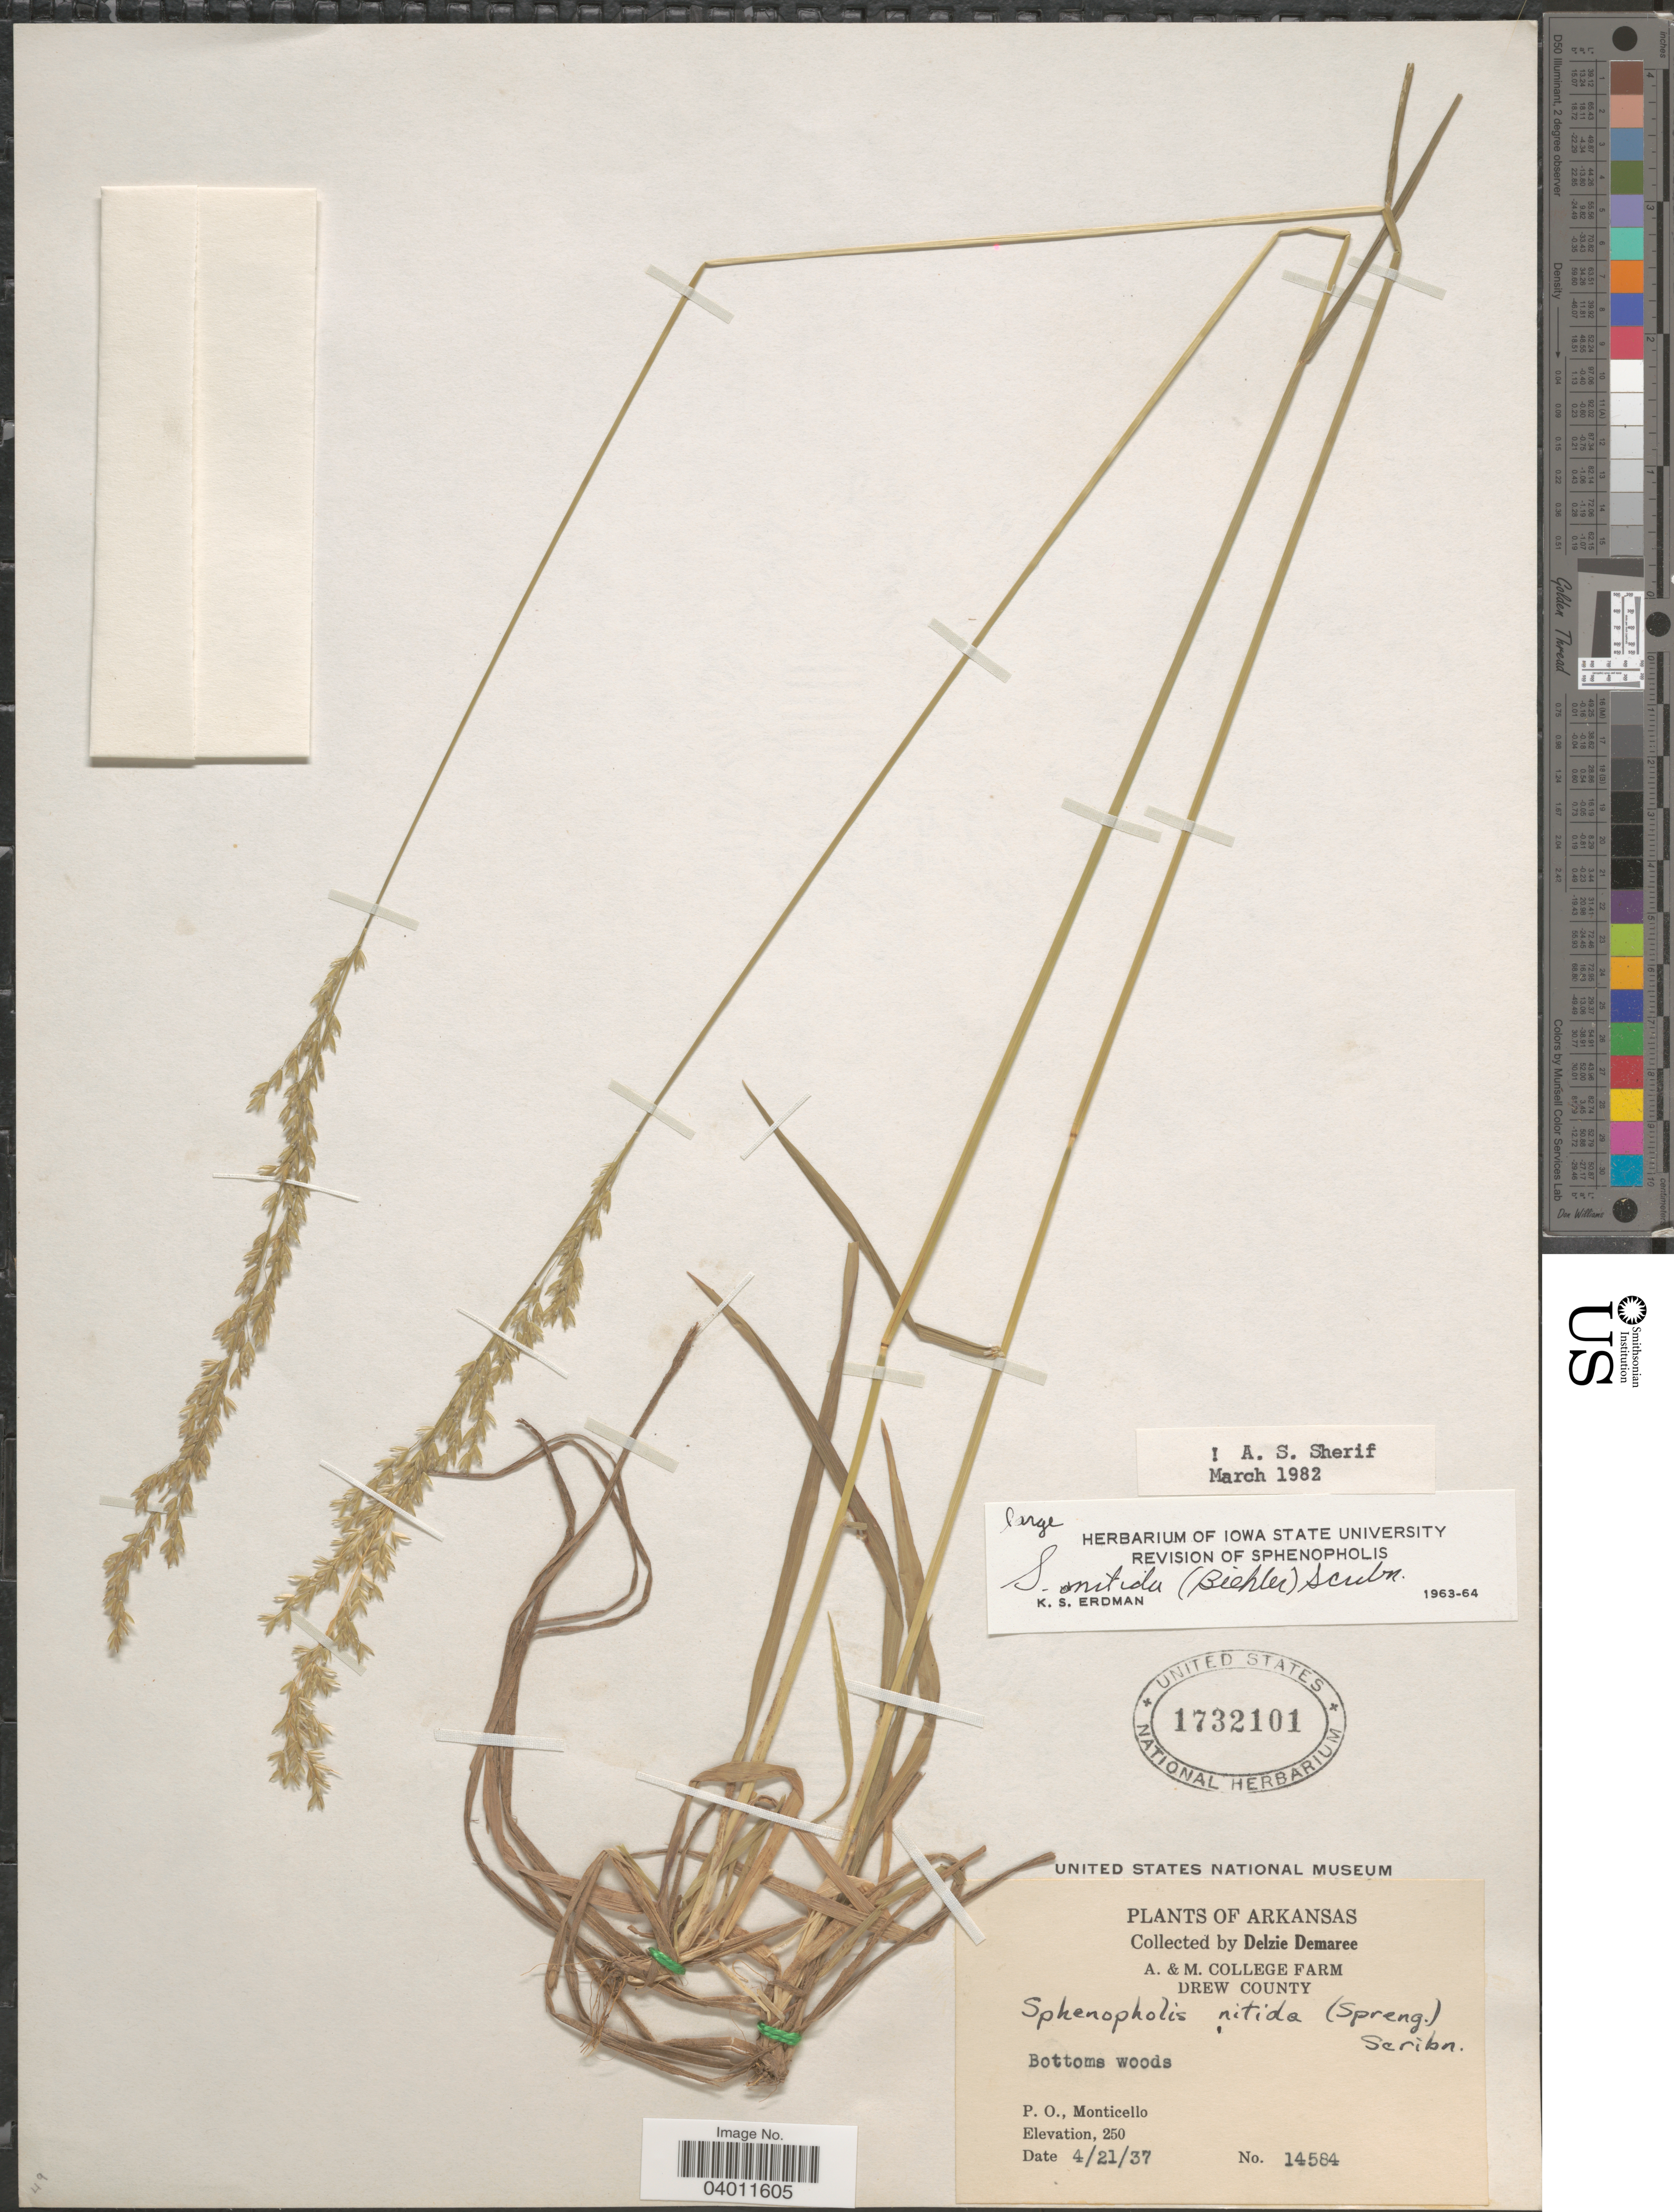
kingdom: Plantae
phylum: Tracheophyta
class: Liliopsida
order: Poales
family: Poaceae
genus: Sphenopholis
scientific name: Sphenopholis nitida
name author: (Biehler) Scribn.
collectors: D. Demaree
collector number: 14584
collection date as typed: Transcribed d/m/y: 21/4/37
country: United States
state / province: Arkansas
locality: A. &M. College Farm. Drew County. P. O., Monticello.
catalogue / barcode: US 1732101